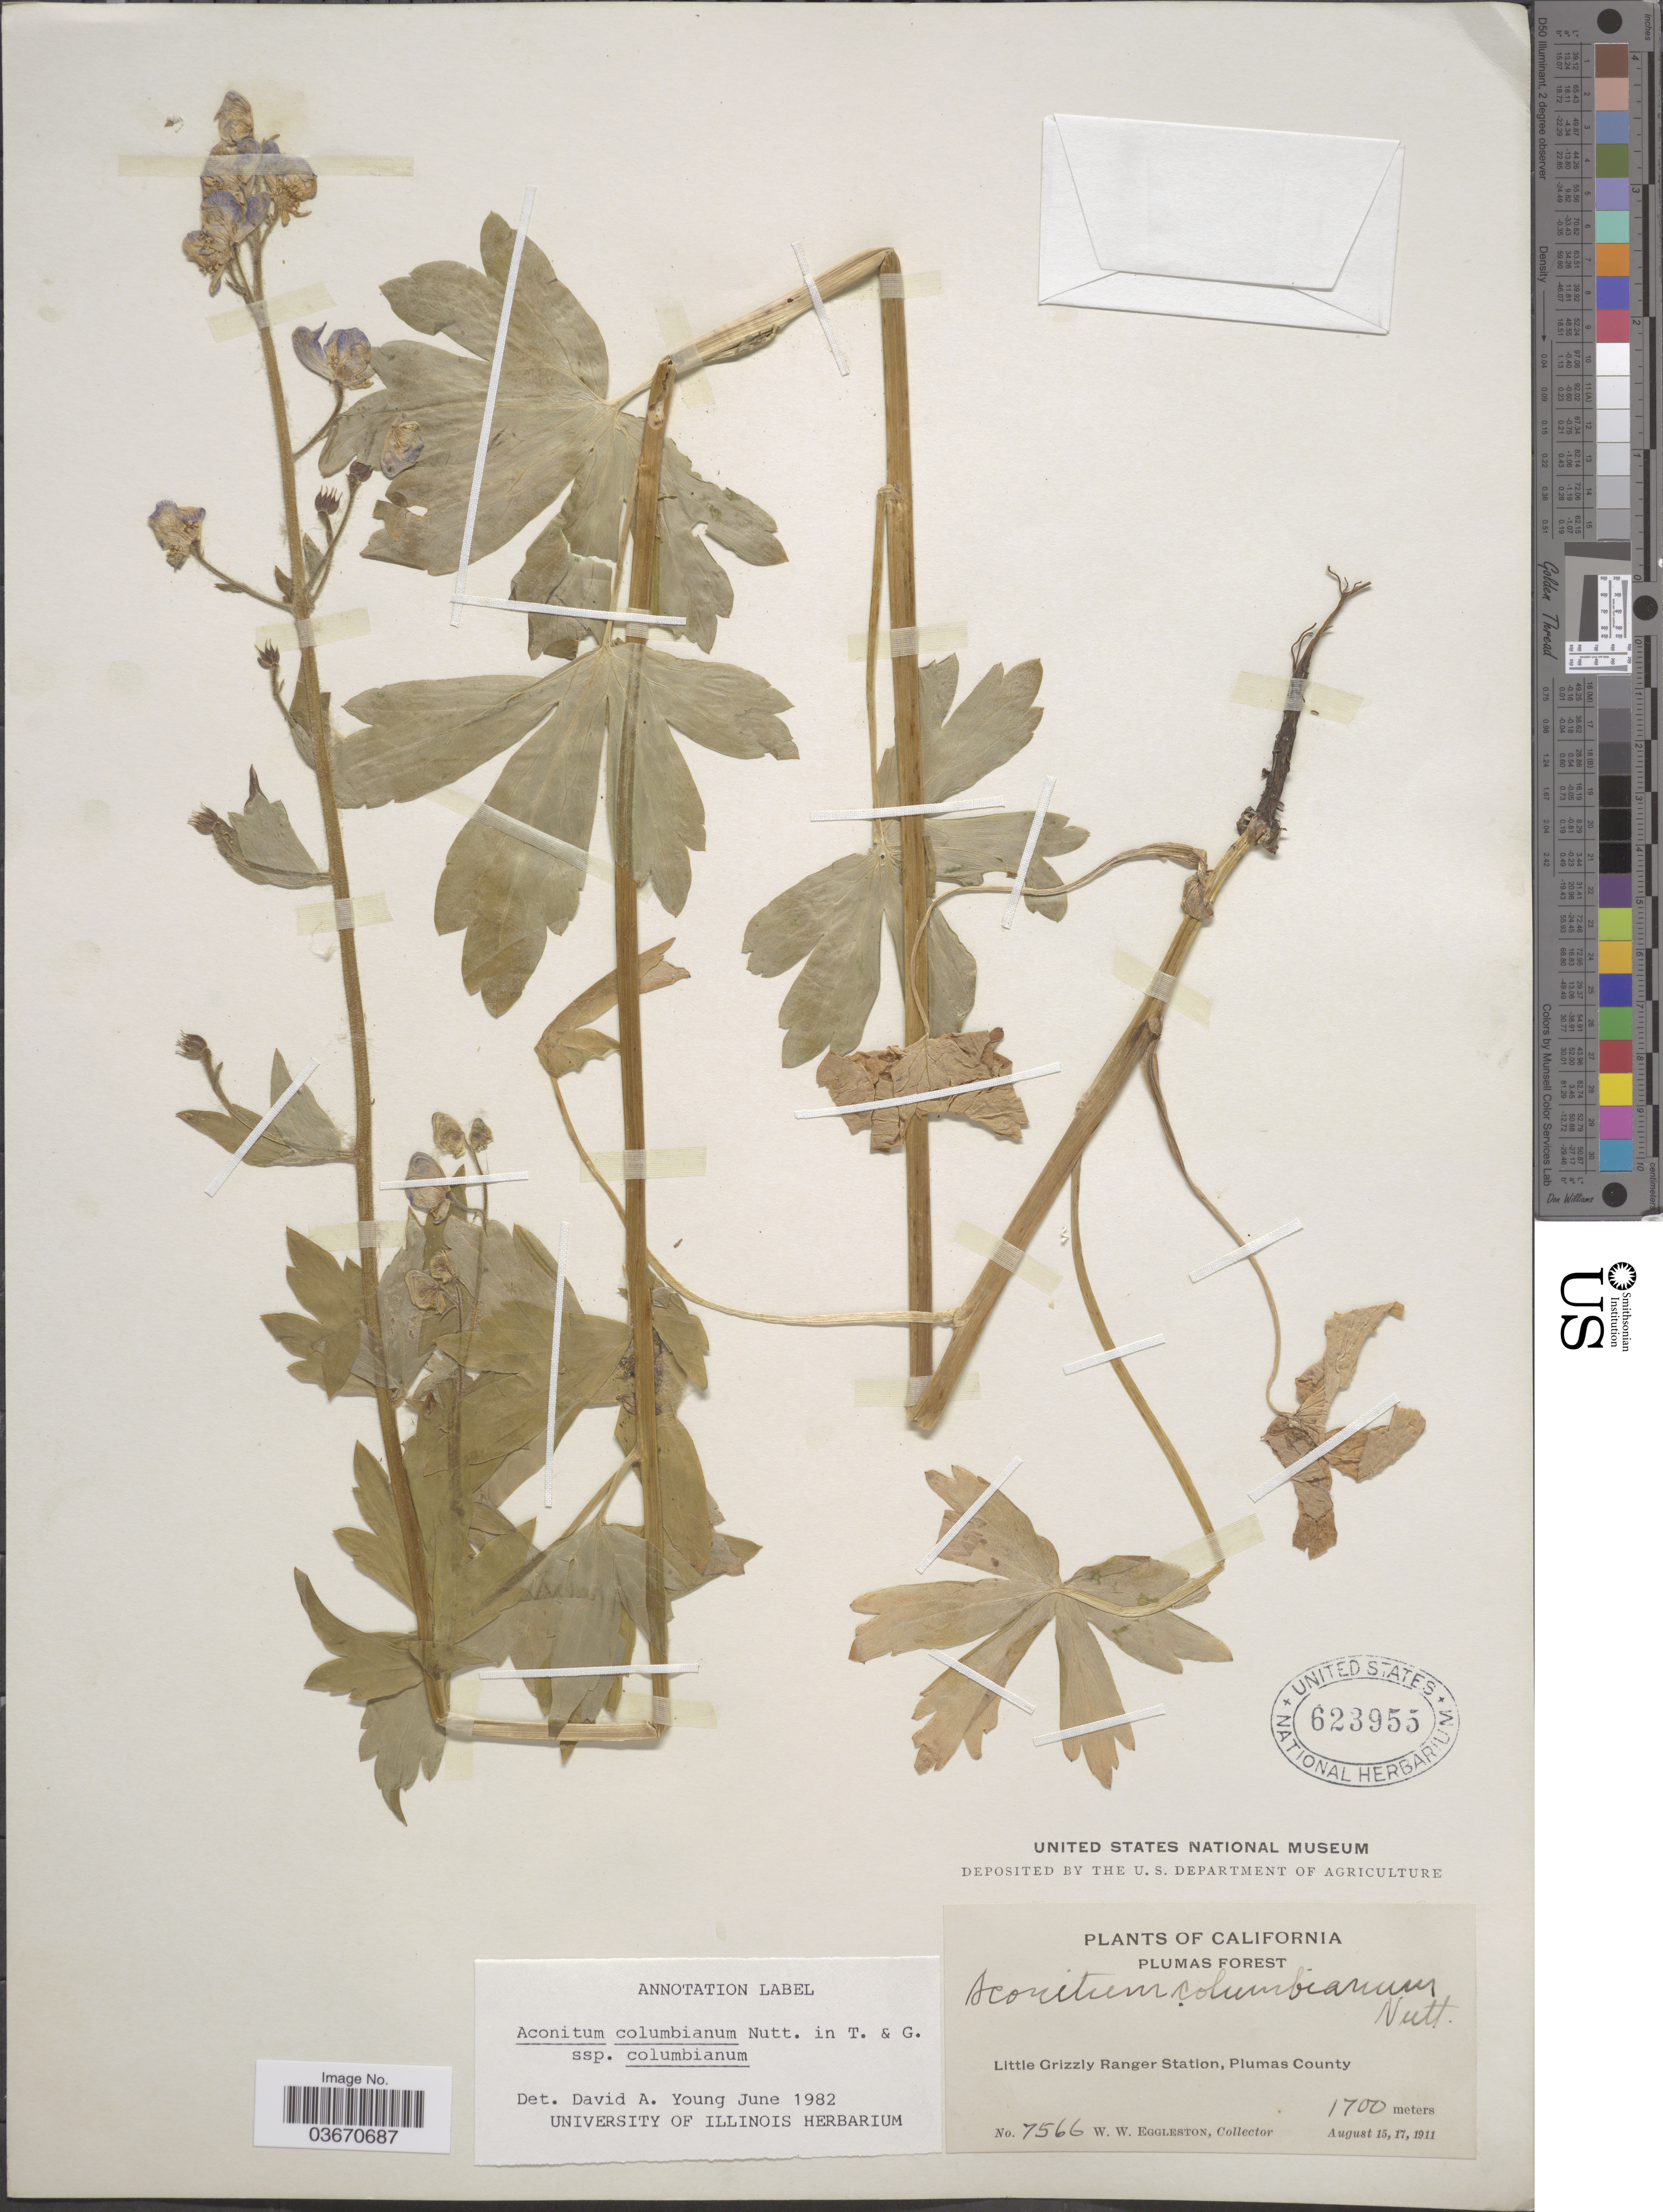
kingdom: Plantae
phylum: Tracheophyta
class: Magnoliopsida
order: Ranunculales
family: Ranunculaceae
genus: Aconitum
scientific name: Aconitum columbianum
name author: Nutt.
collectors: W. W. Eggleston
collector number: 7566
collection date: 1911-08-15/1911-08-17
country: United States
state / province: California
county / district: Plumas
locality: Plumas Forest. Little Grizzly Ranger Station, Plumas County.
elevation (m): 1700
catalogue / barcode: US 623955